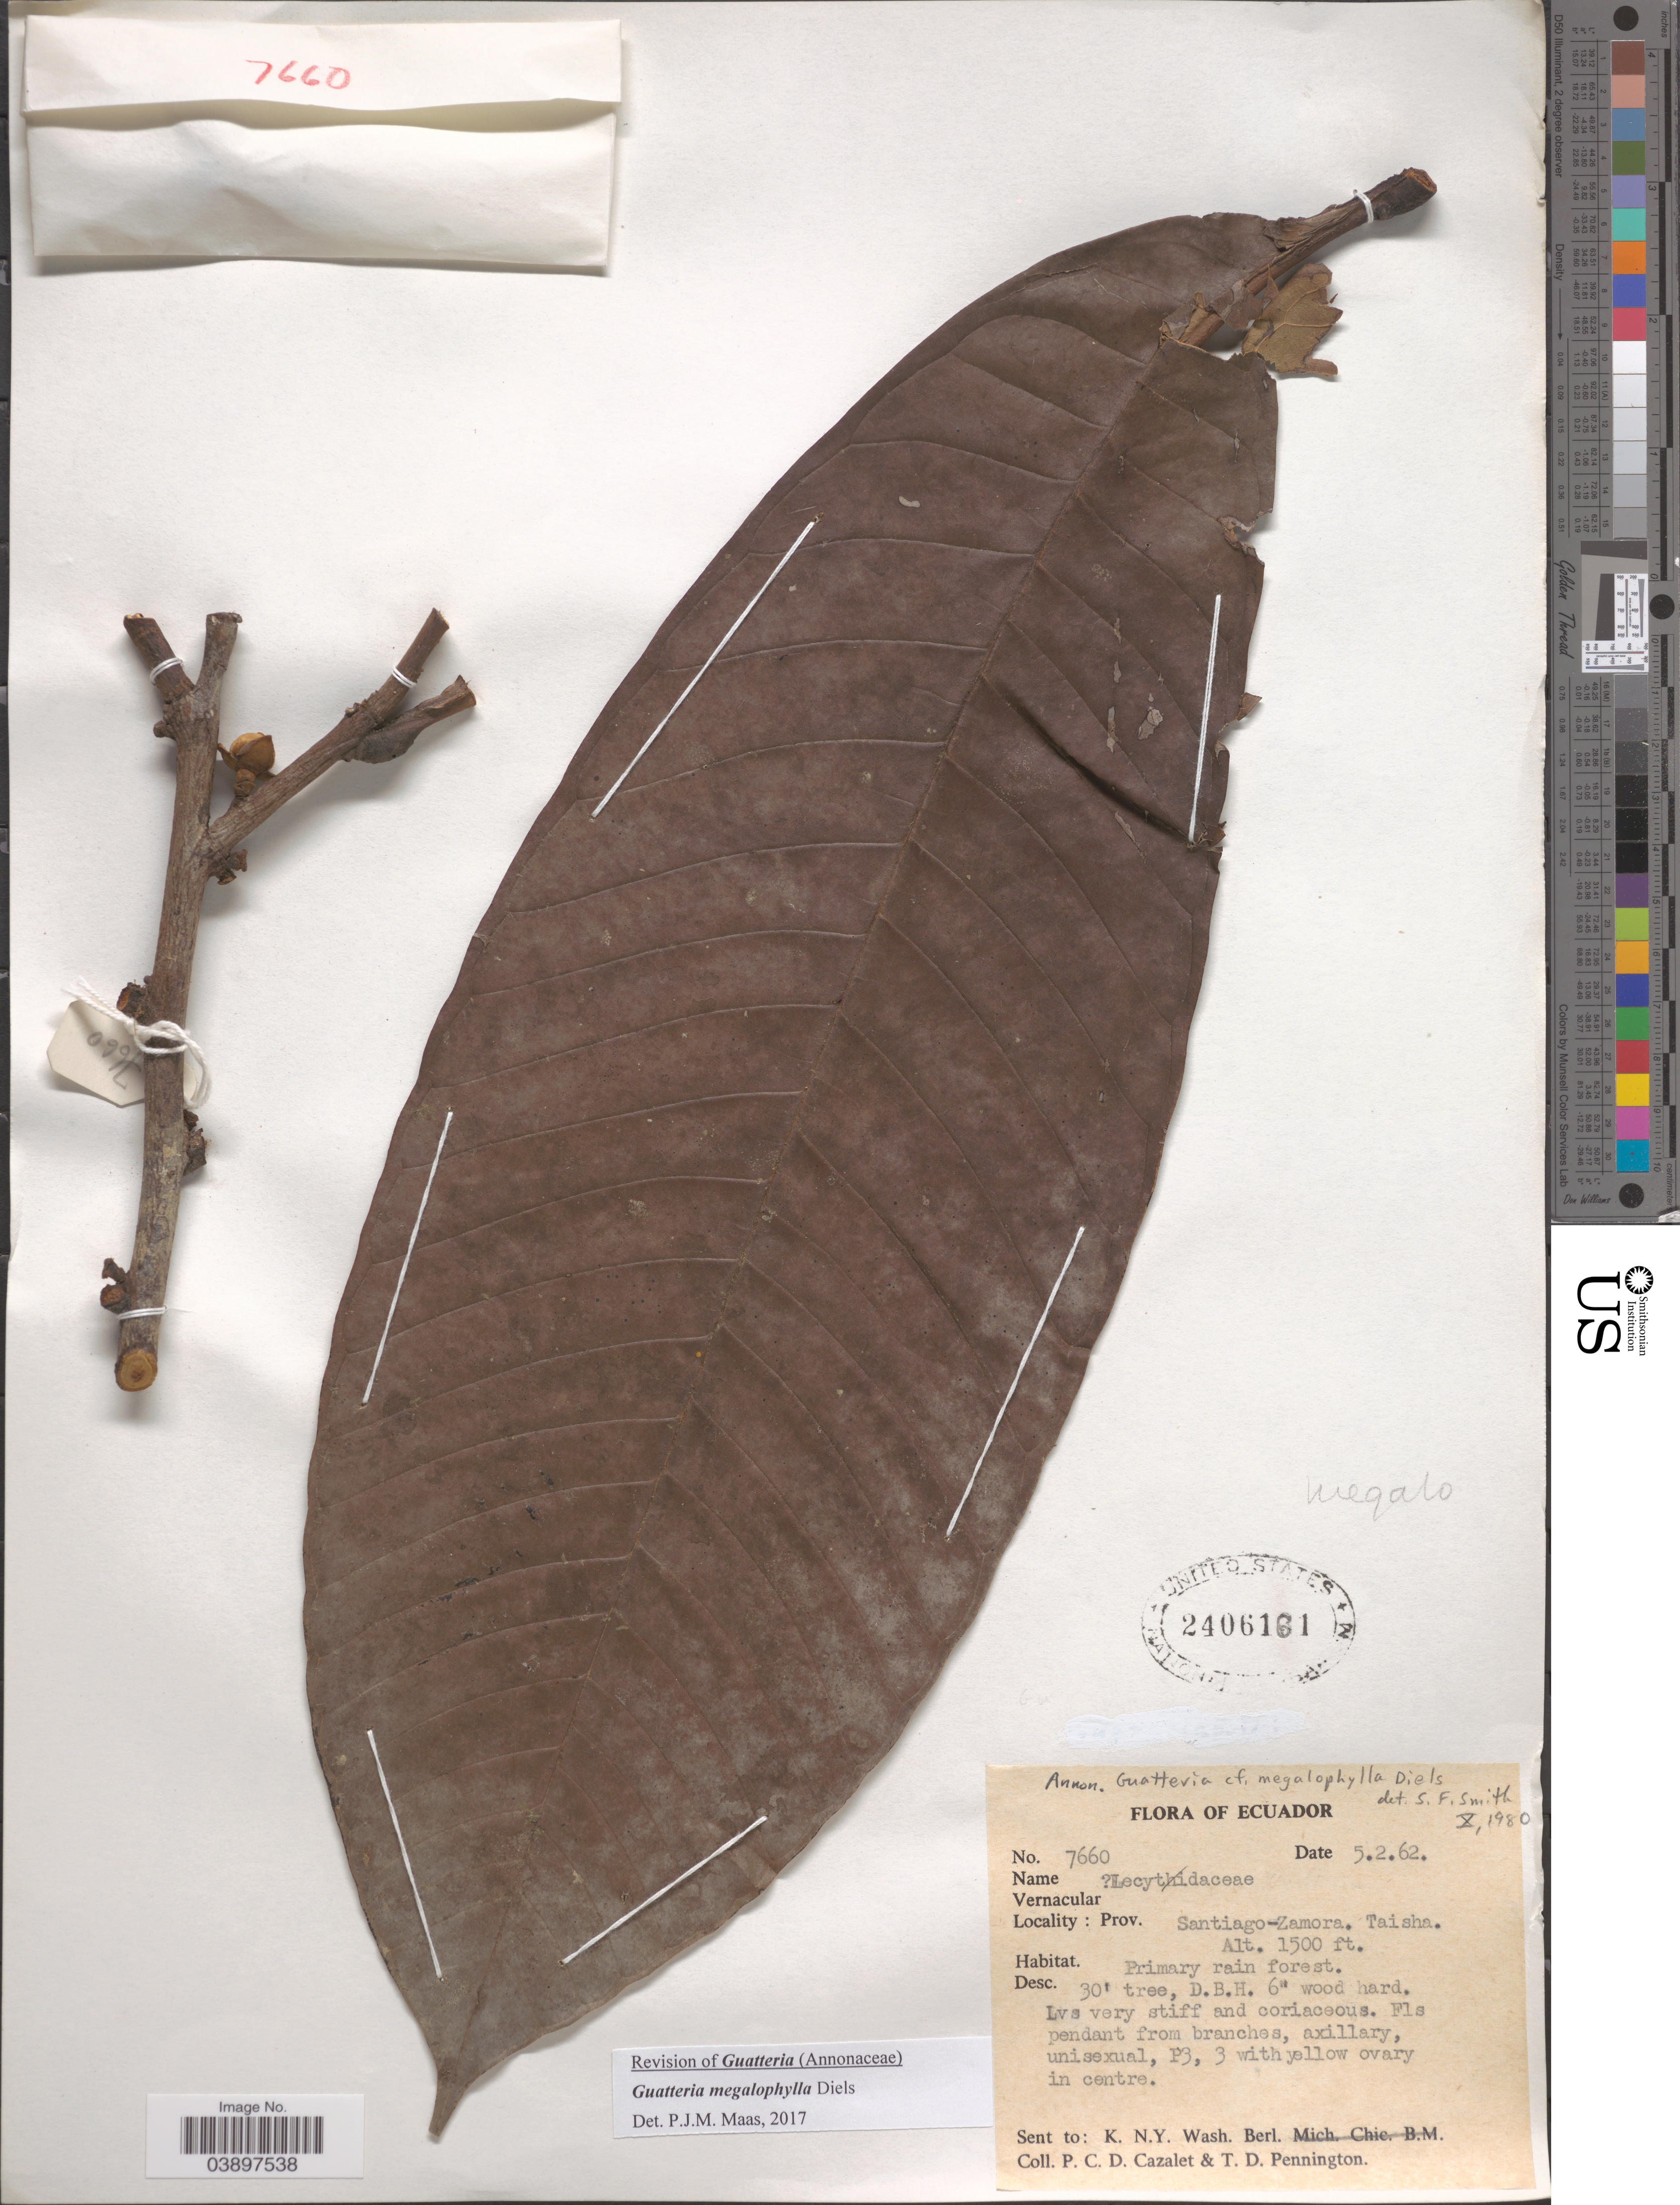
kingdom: Plantae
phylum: Tracheophyta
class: Magnoliopsida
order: Magnoliales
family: Annonaceae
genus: Guatteria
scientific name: Guatteria megalophylla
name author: Diels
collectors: P. C. D. Cazalet & T. D. Pennington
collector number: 7660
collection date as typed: Transcribed d/m/y: 5/2/62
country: Ecuador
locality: Prov. Santiago-Zamora. Taisha.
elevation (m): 457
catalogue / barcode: US 2406161